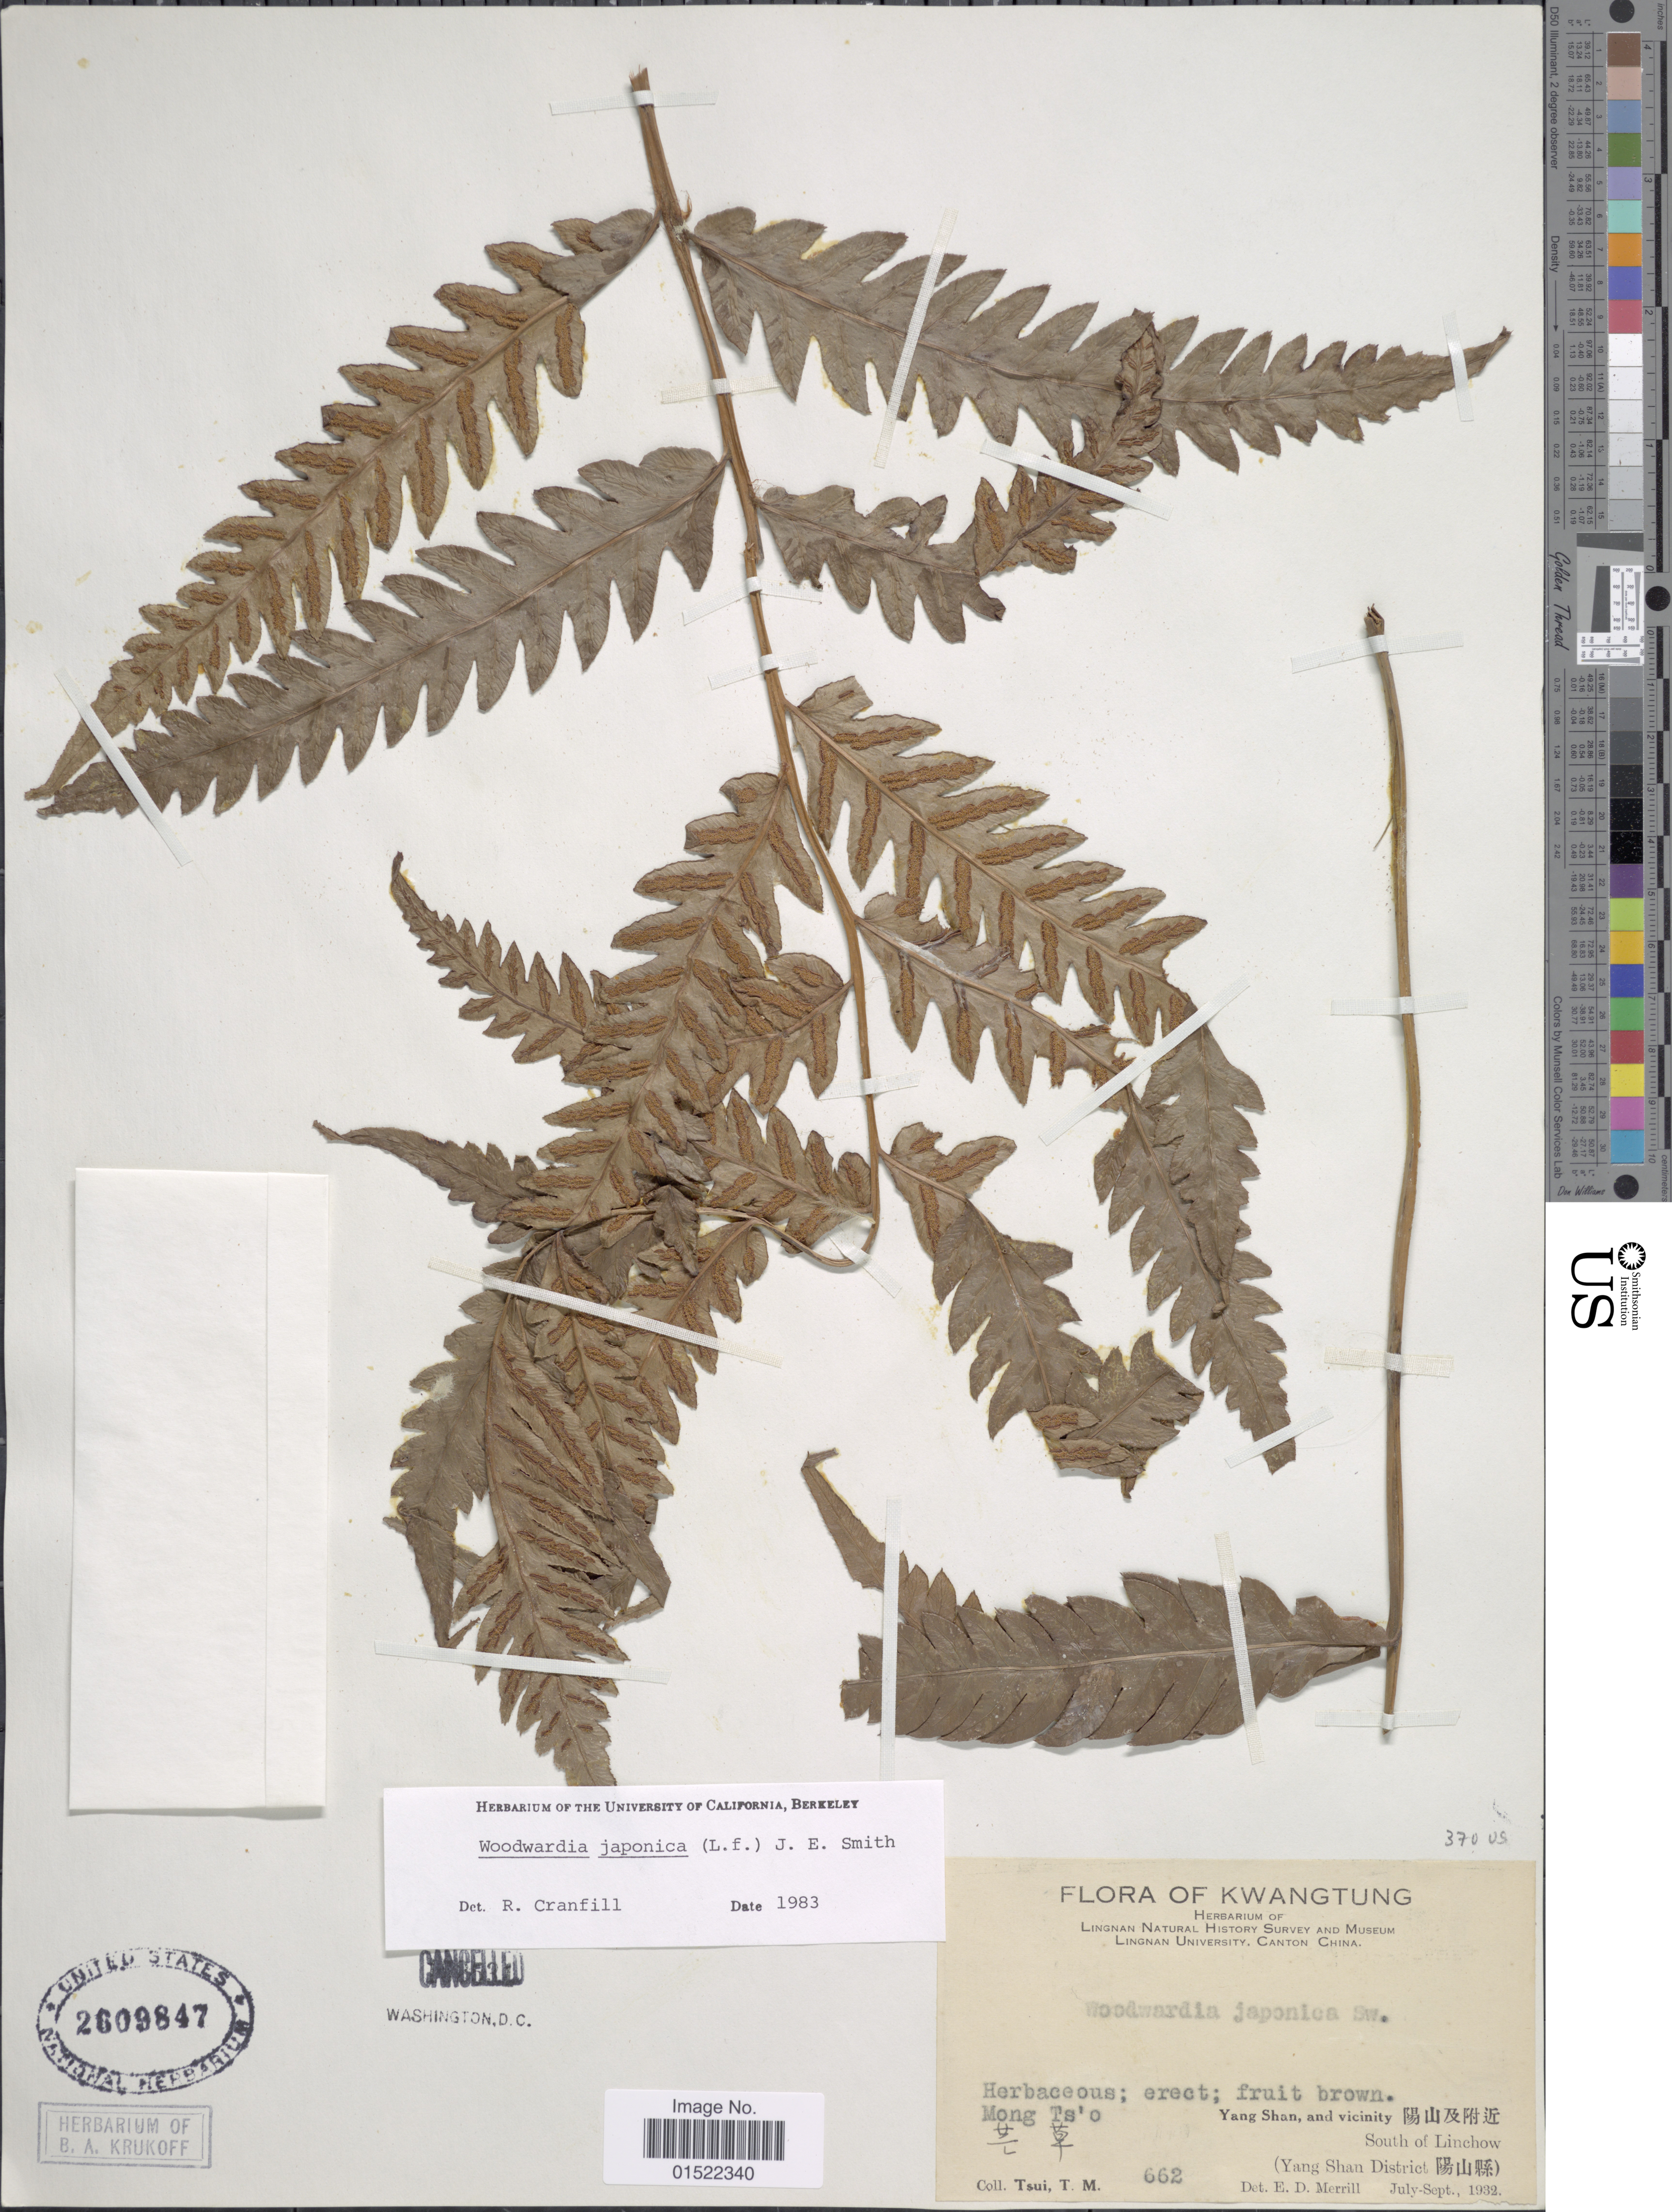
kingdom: Plantae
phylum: Tracheophyta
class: Polypodiopsida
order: Polypodiales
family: Blechnaceae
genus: Woodwardia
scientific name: Woodwardia japonica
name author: (L. f.) Sm.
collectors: T. Tsui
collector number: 662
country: China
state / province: Guangdong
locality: Kwangtung, Mong Ts'o, Yang Shan, and vicinity, South of Linehow (Yang Shan District)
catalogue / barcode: US 2609847